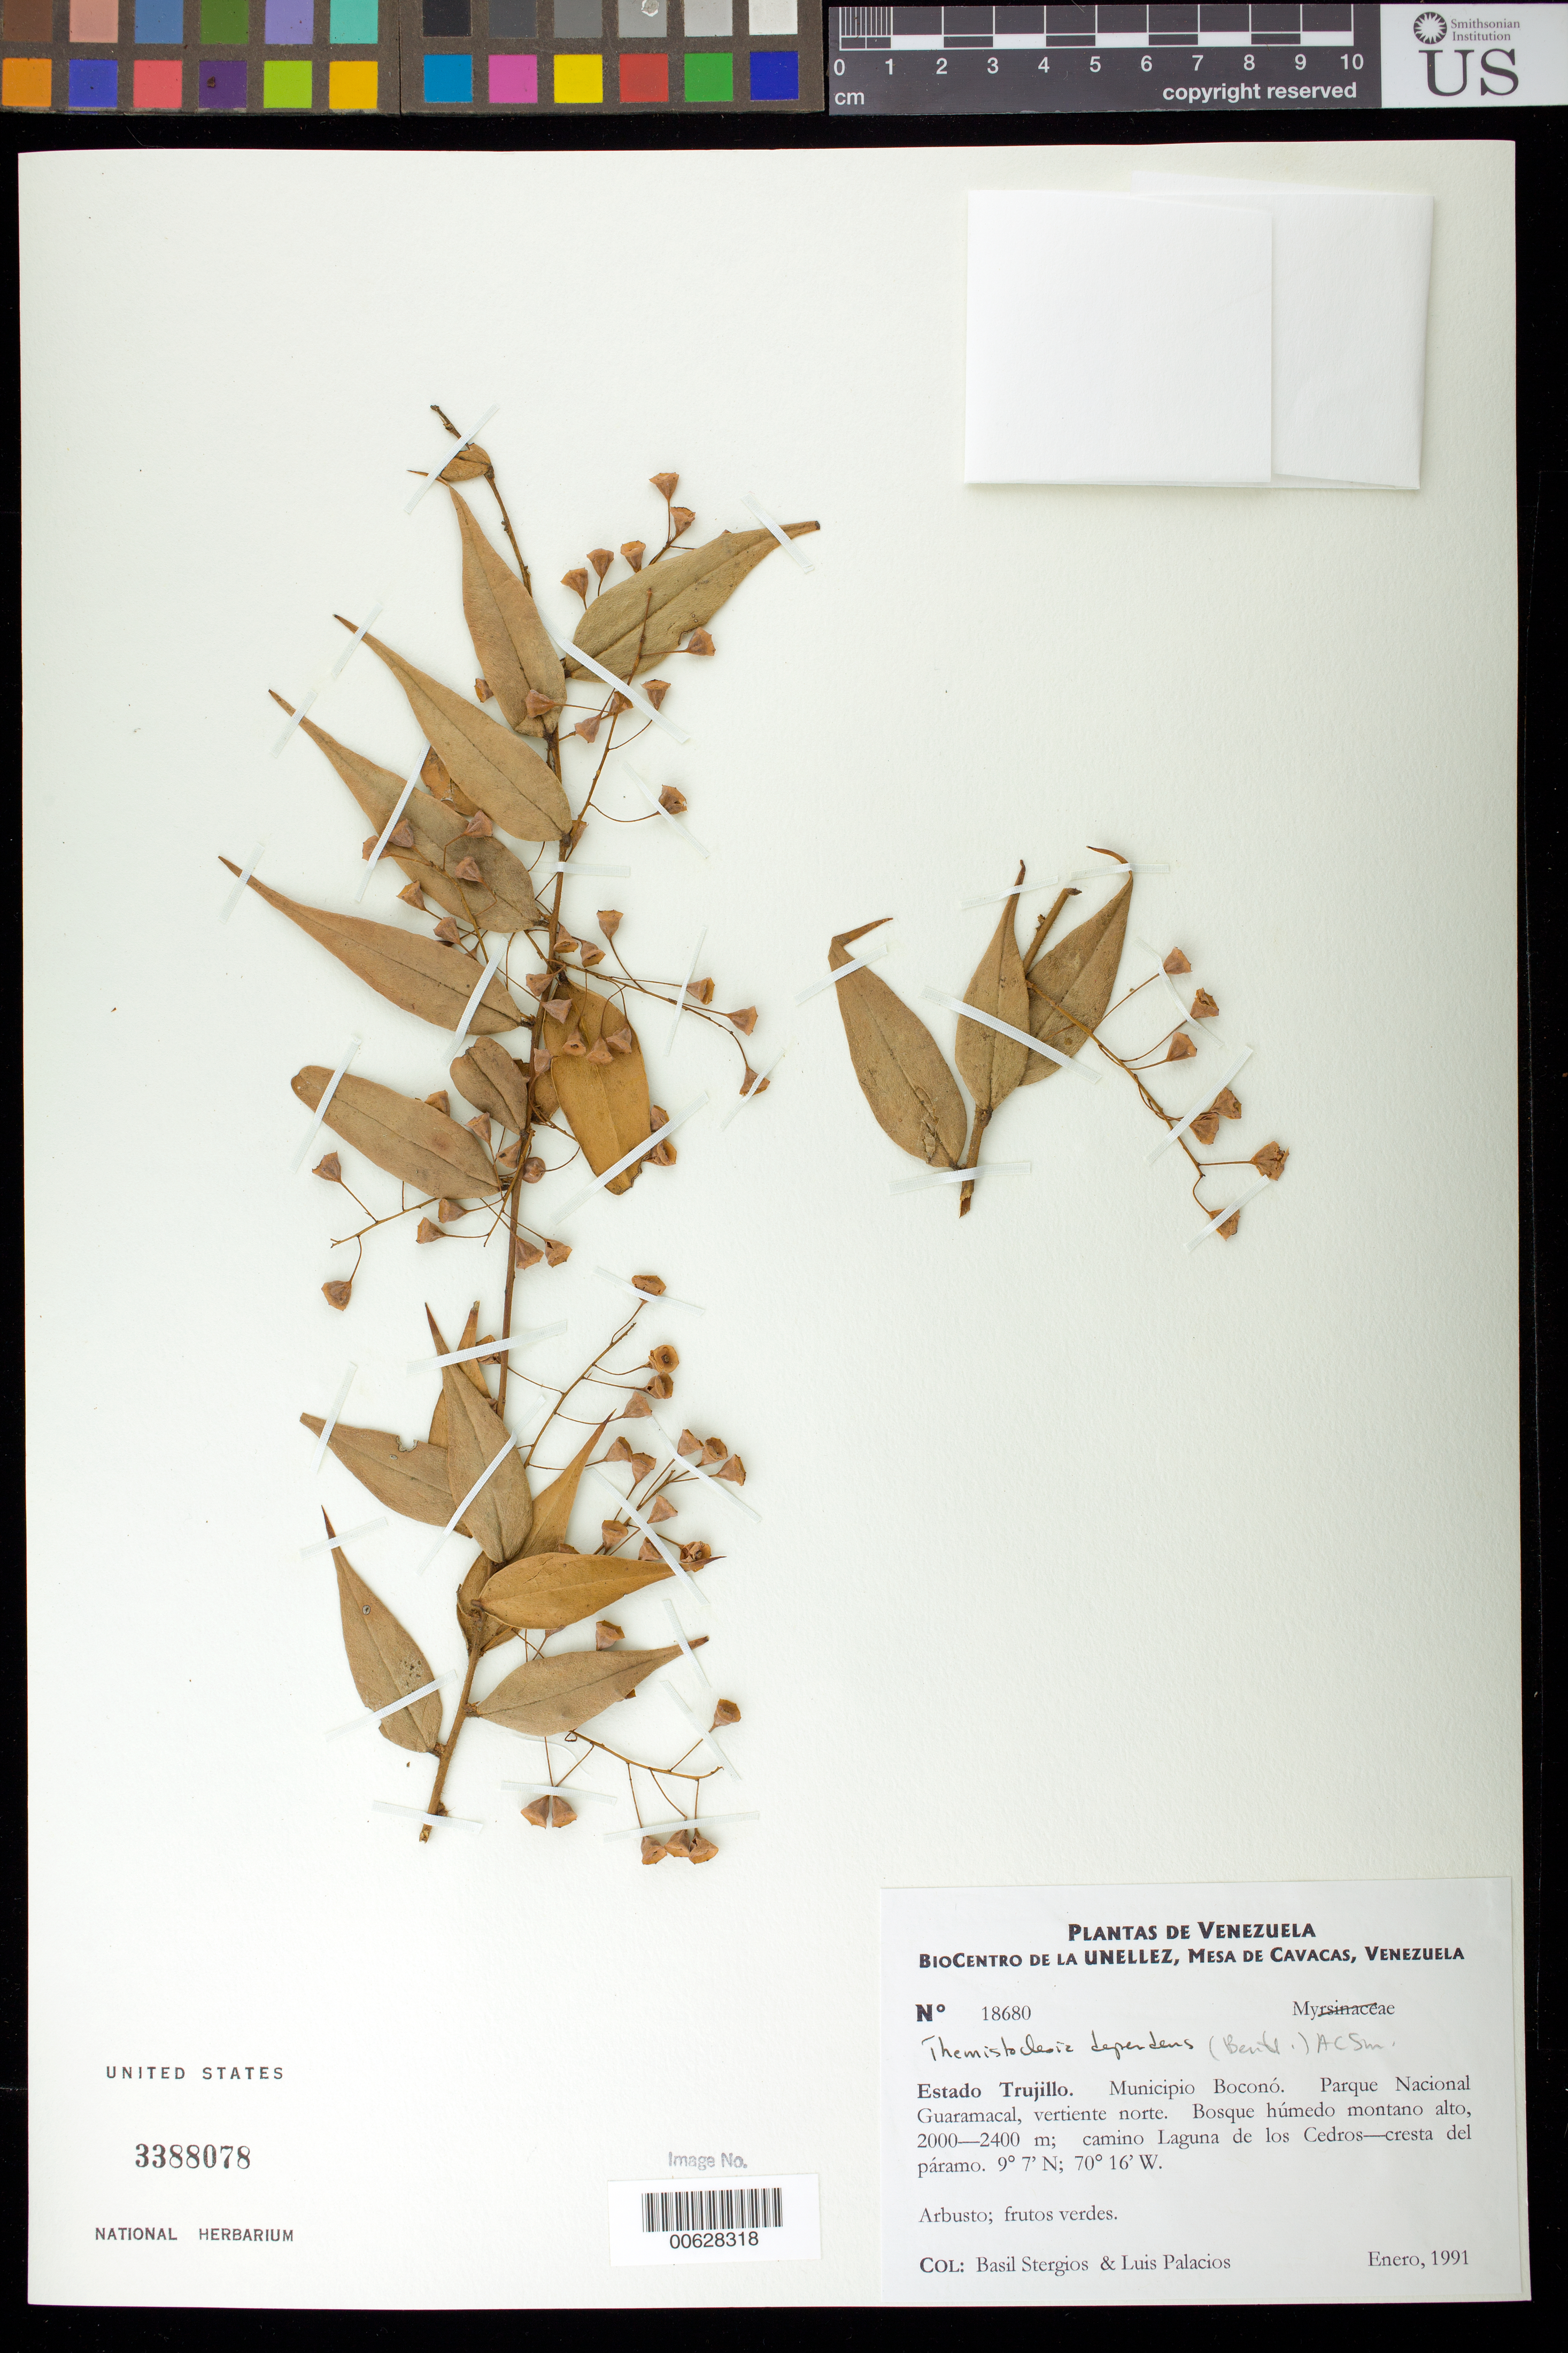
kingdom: Plantae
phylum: Tracheophyta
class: Magnoliopsida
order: Ericales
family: Ericaceae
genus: Themistoclesia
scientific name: Themistoclesia dependens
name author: (Benth.) A.C. Sm.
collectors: B. G. Stergios & L. Palacios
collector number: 18680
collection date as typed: Jan 1991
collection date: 1991-01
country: Venezuela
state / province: Trujillo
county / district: Boconó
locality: Parque Nacional Guaramacal, vertiente N, camino laguna de los Cedros-cresta del páramo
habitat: Bosque húmedo montano alto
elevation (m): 2000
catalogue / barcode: US 3388078